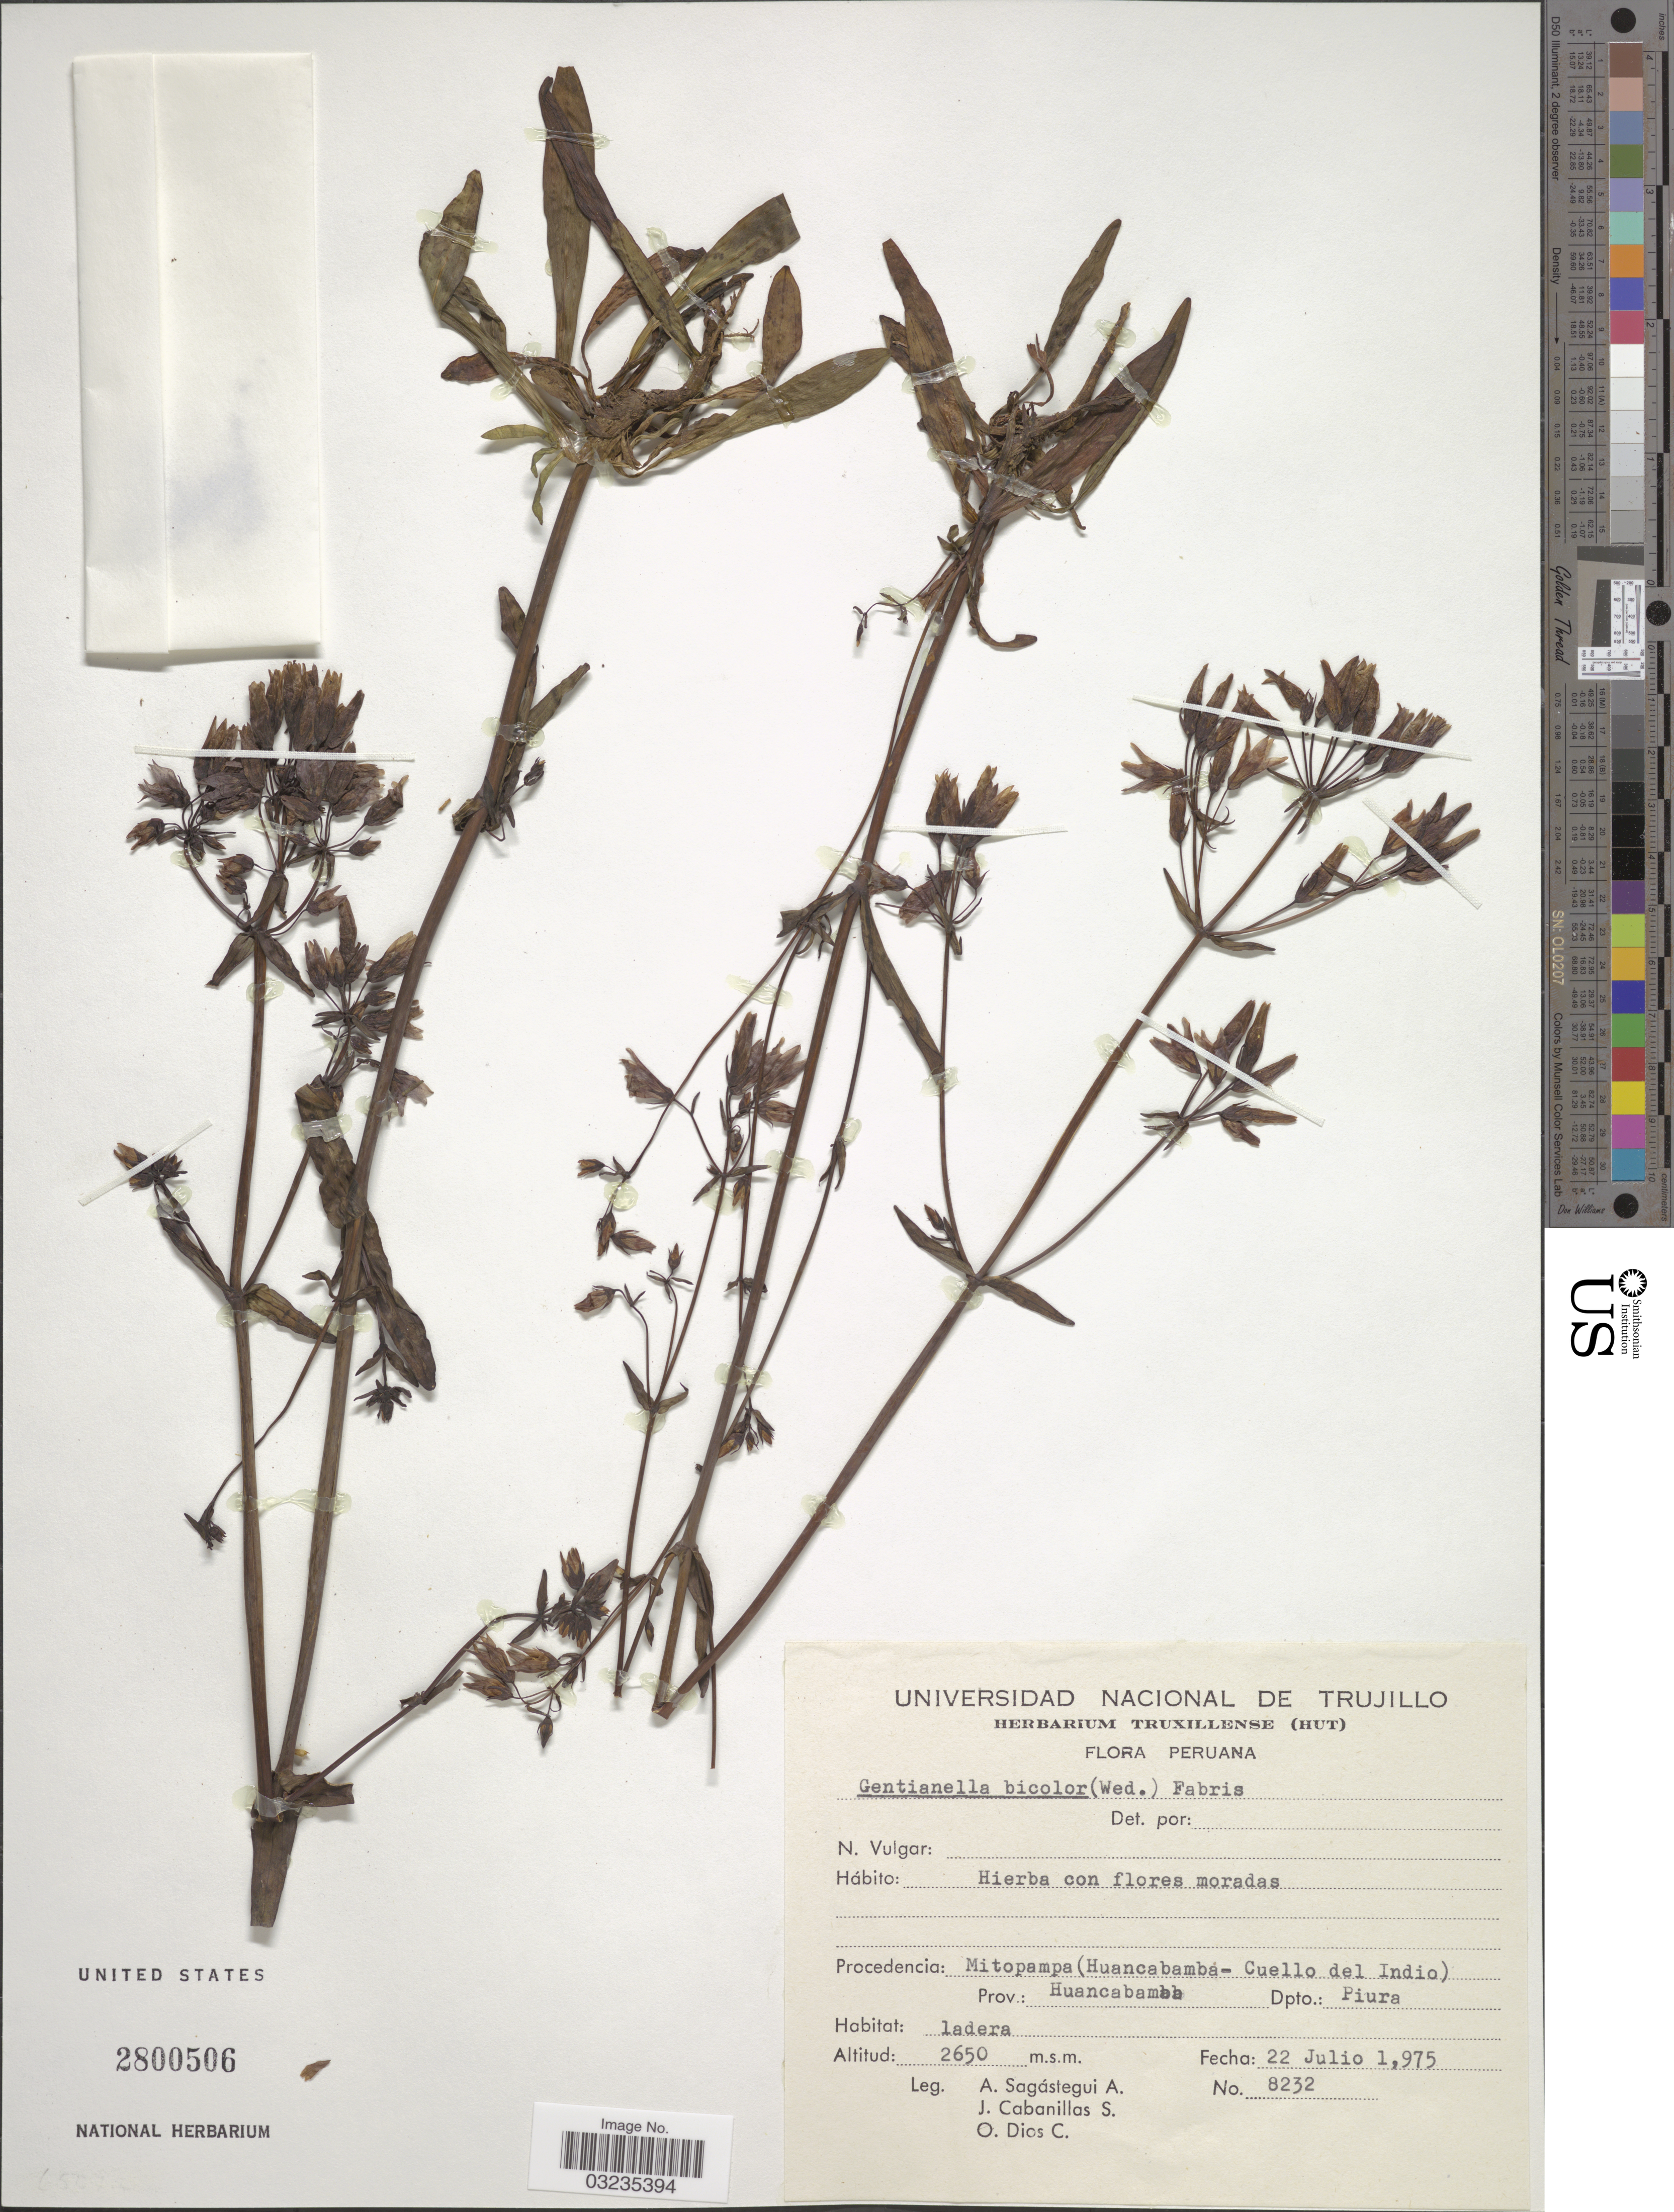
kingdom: Plantae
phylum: Tracheophyta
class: Magnoliopsida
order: Gentianales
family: Gentianaceae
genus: Gentiana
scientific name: Gentiana bicolor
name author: Wedd.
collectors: A. Sagástegui A., J. Cabanillas S. & O. Dios C.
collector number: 8232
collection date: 1975-07-22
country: Peru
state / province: Piura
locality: Procedencia: Mitopampa (Huancabamba- Cuello del Indio) Prov. Huancabamba. Dpto.: Piura.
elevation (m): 2650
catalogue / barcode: US 2800506